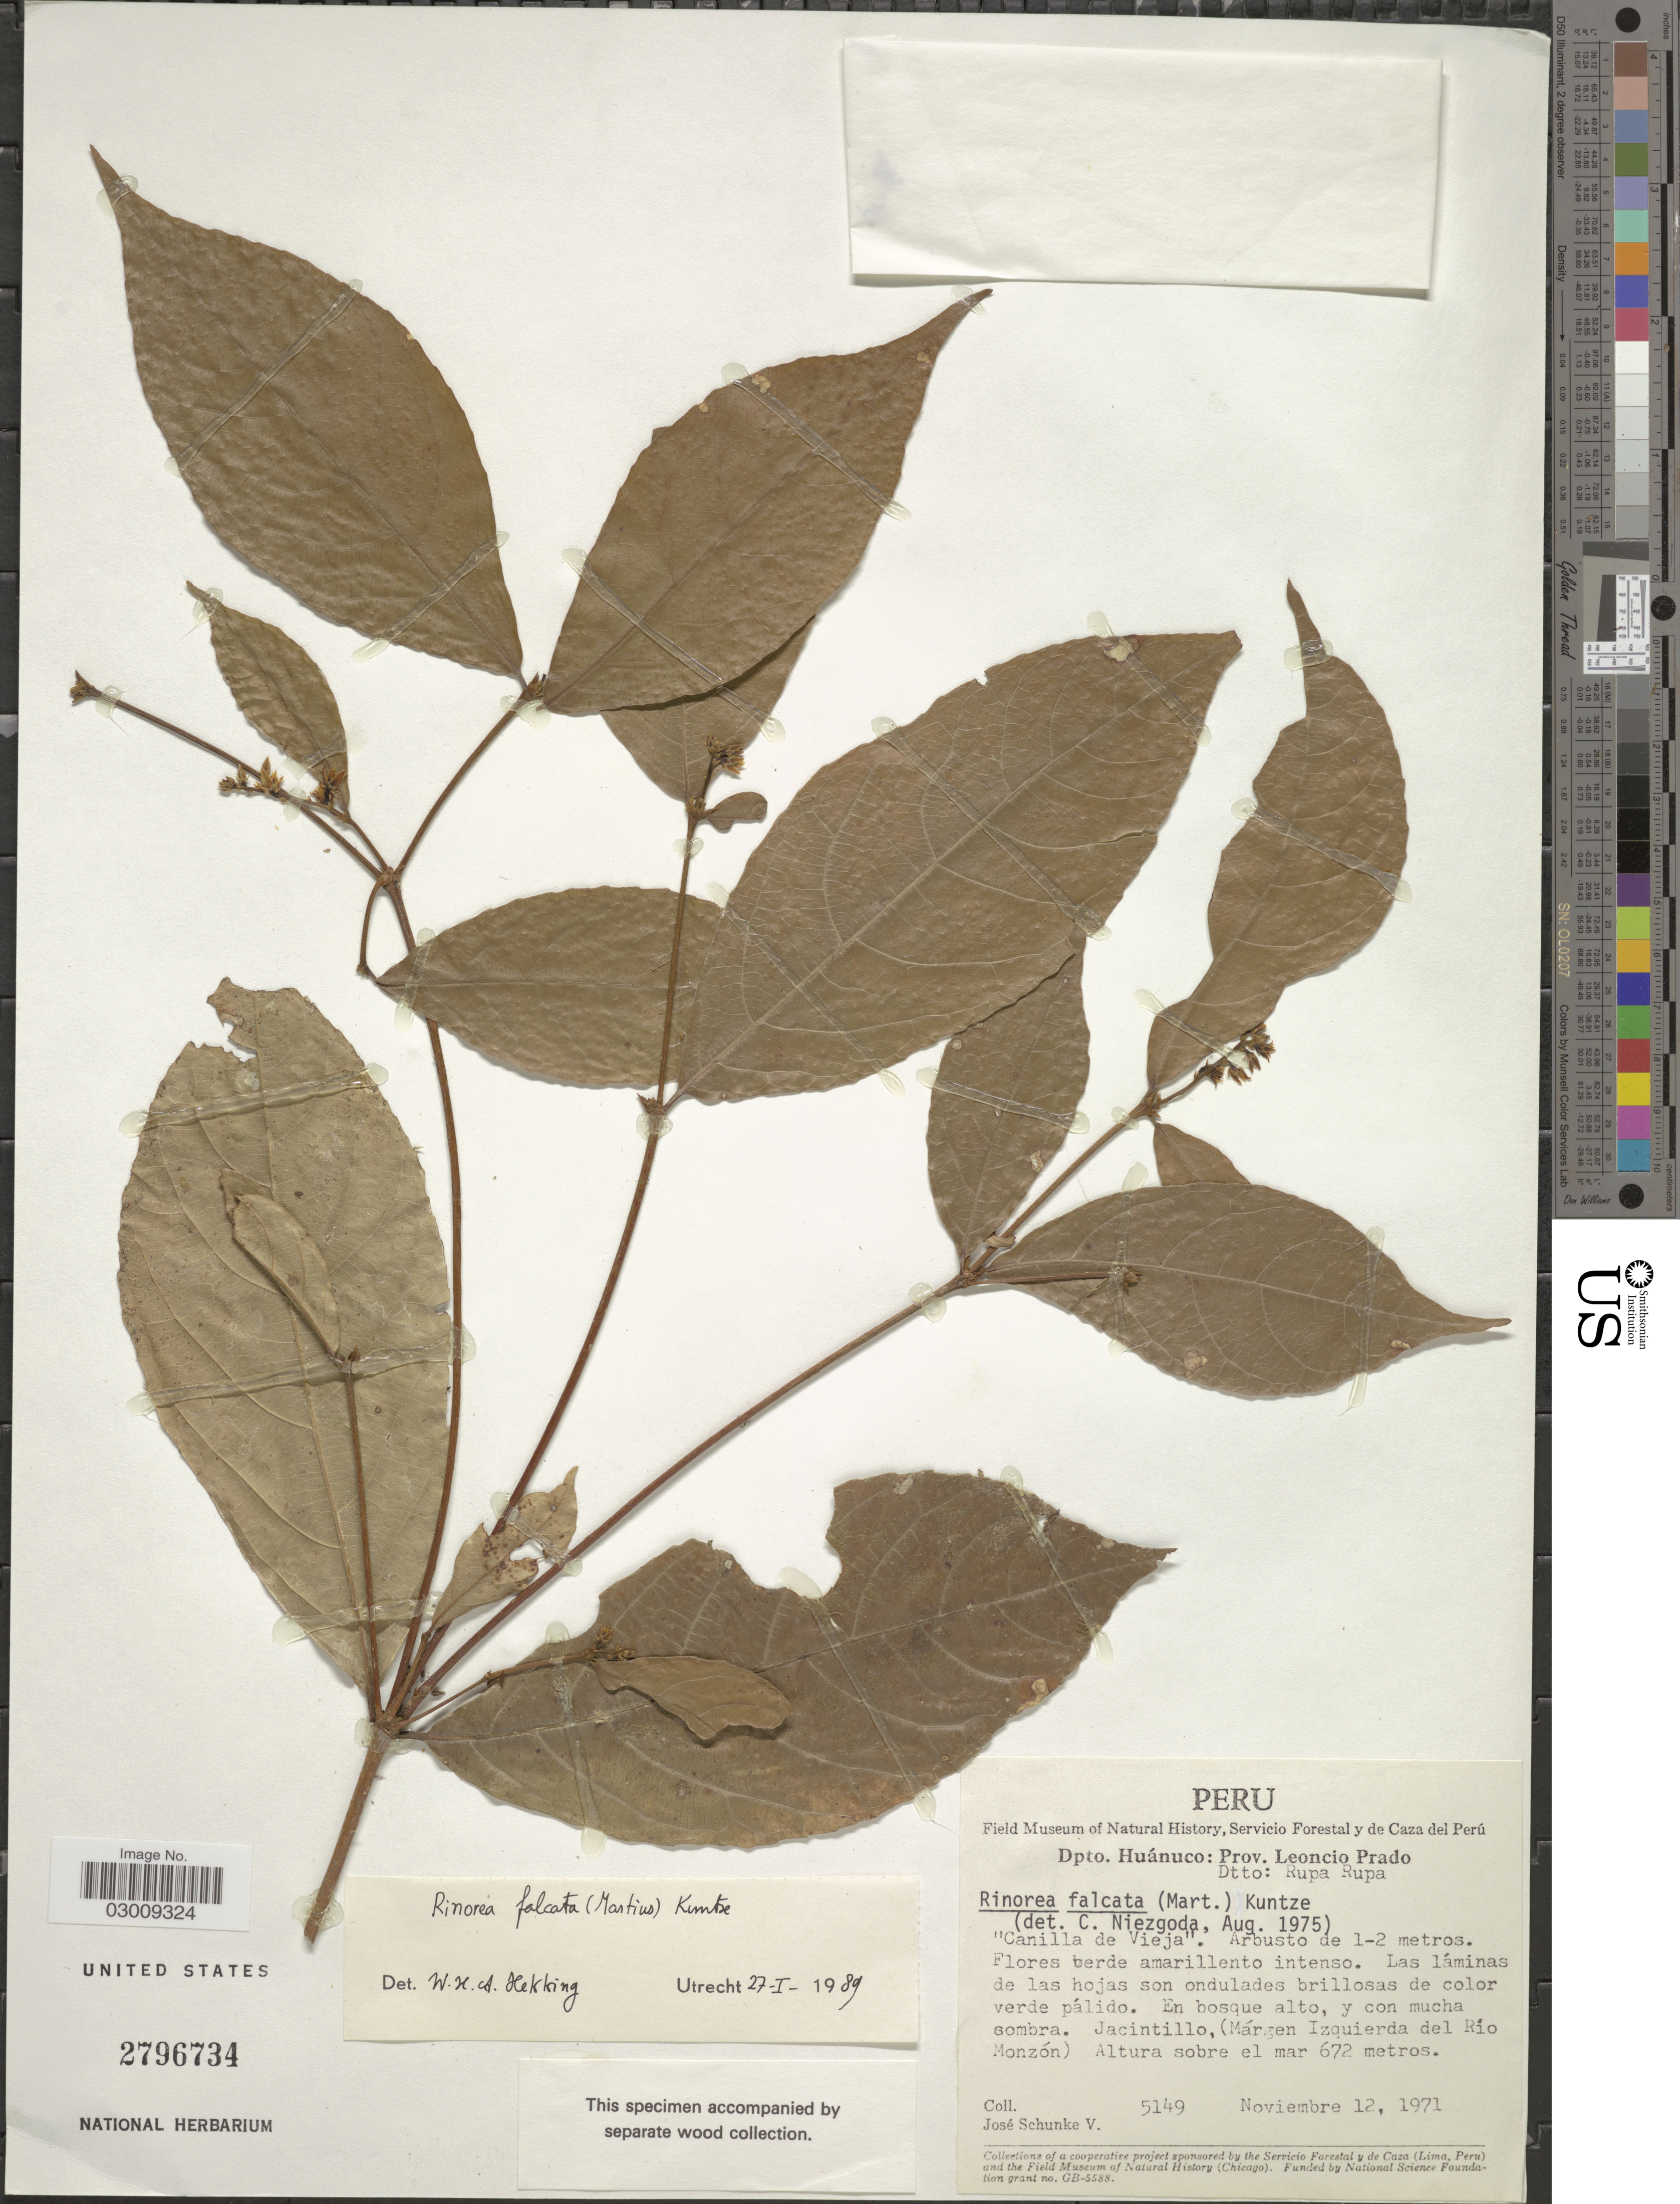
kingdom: Plantae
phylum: Tracheophyta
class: Magnoliopsida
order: Malpighiales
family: Violaceae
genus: Rinorea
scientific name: Rinorea falcata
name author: (Mart. ex Eichler) Kuntze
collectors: J. Schunke Vigo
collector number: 5149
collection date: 1971-11-12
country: Peru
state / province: Huánuco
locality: Dpto. Huánuco: Prov. Leoncio Prado. Dtto: Rupa Rupa. Jacintillo, (Márgen Izquierda del Río Monzón).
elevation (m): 672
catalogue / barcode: US 2796734